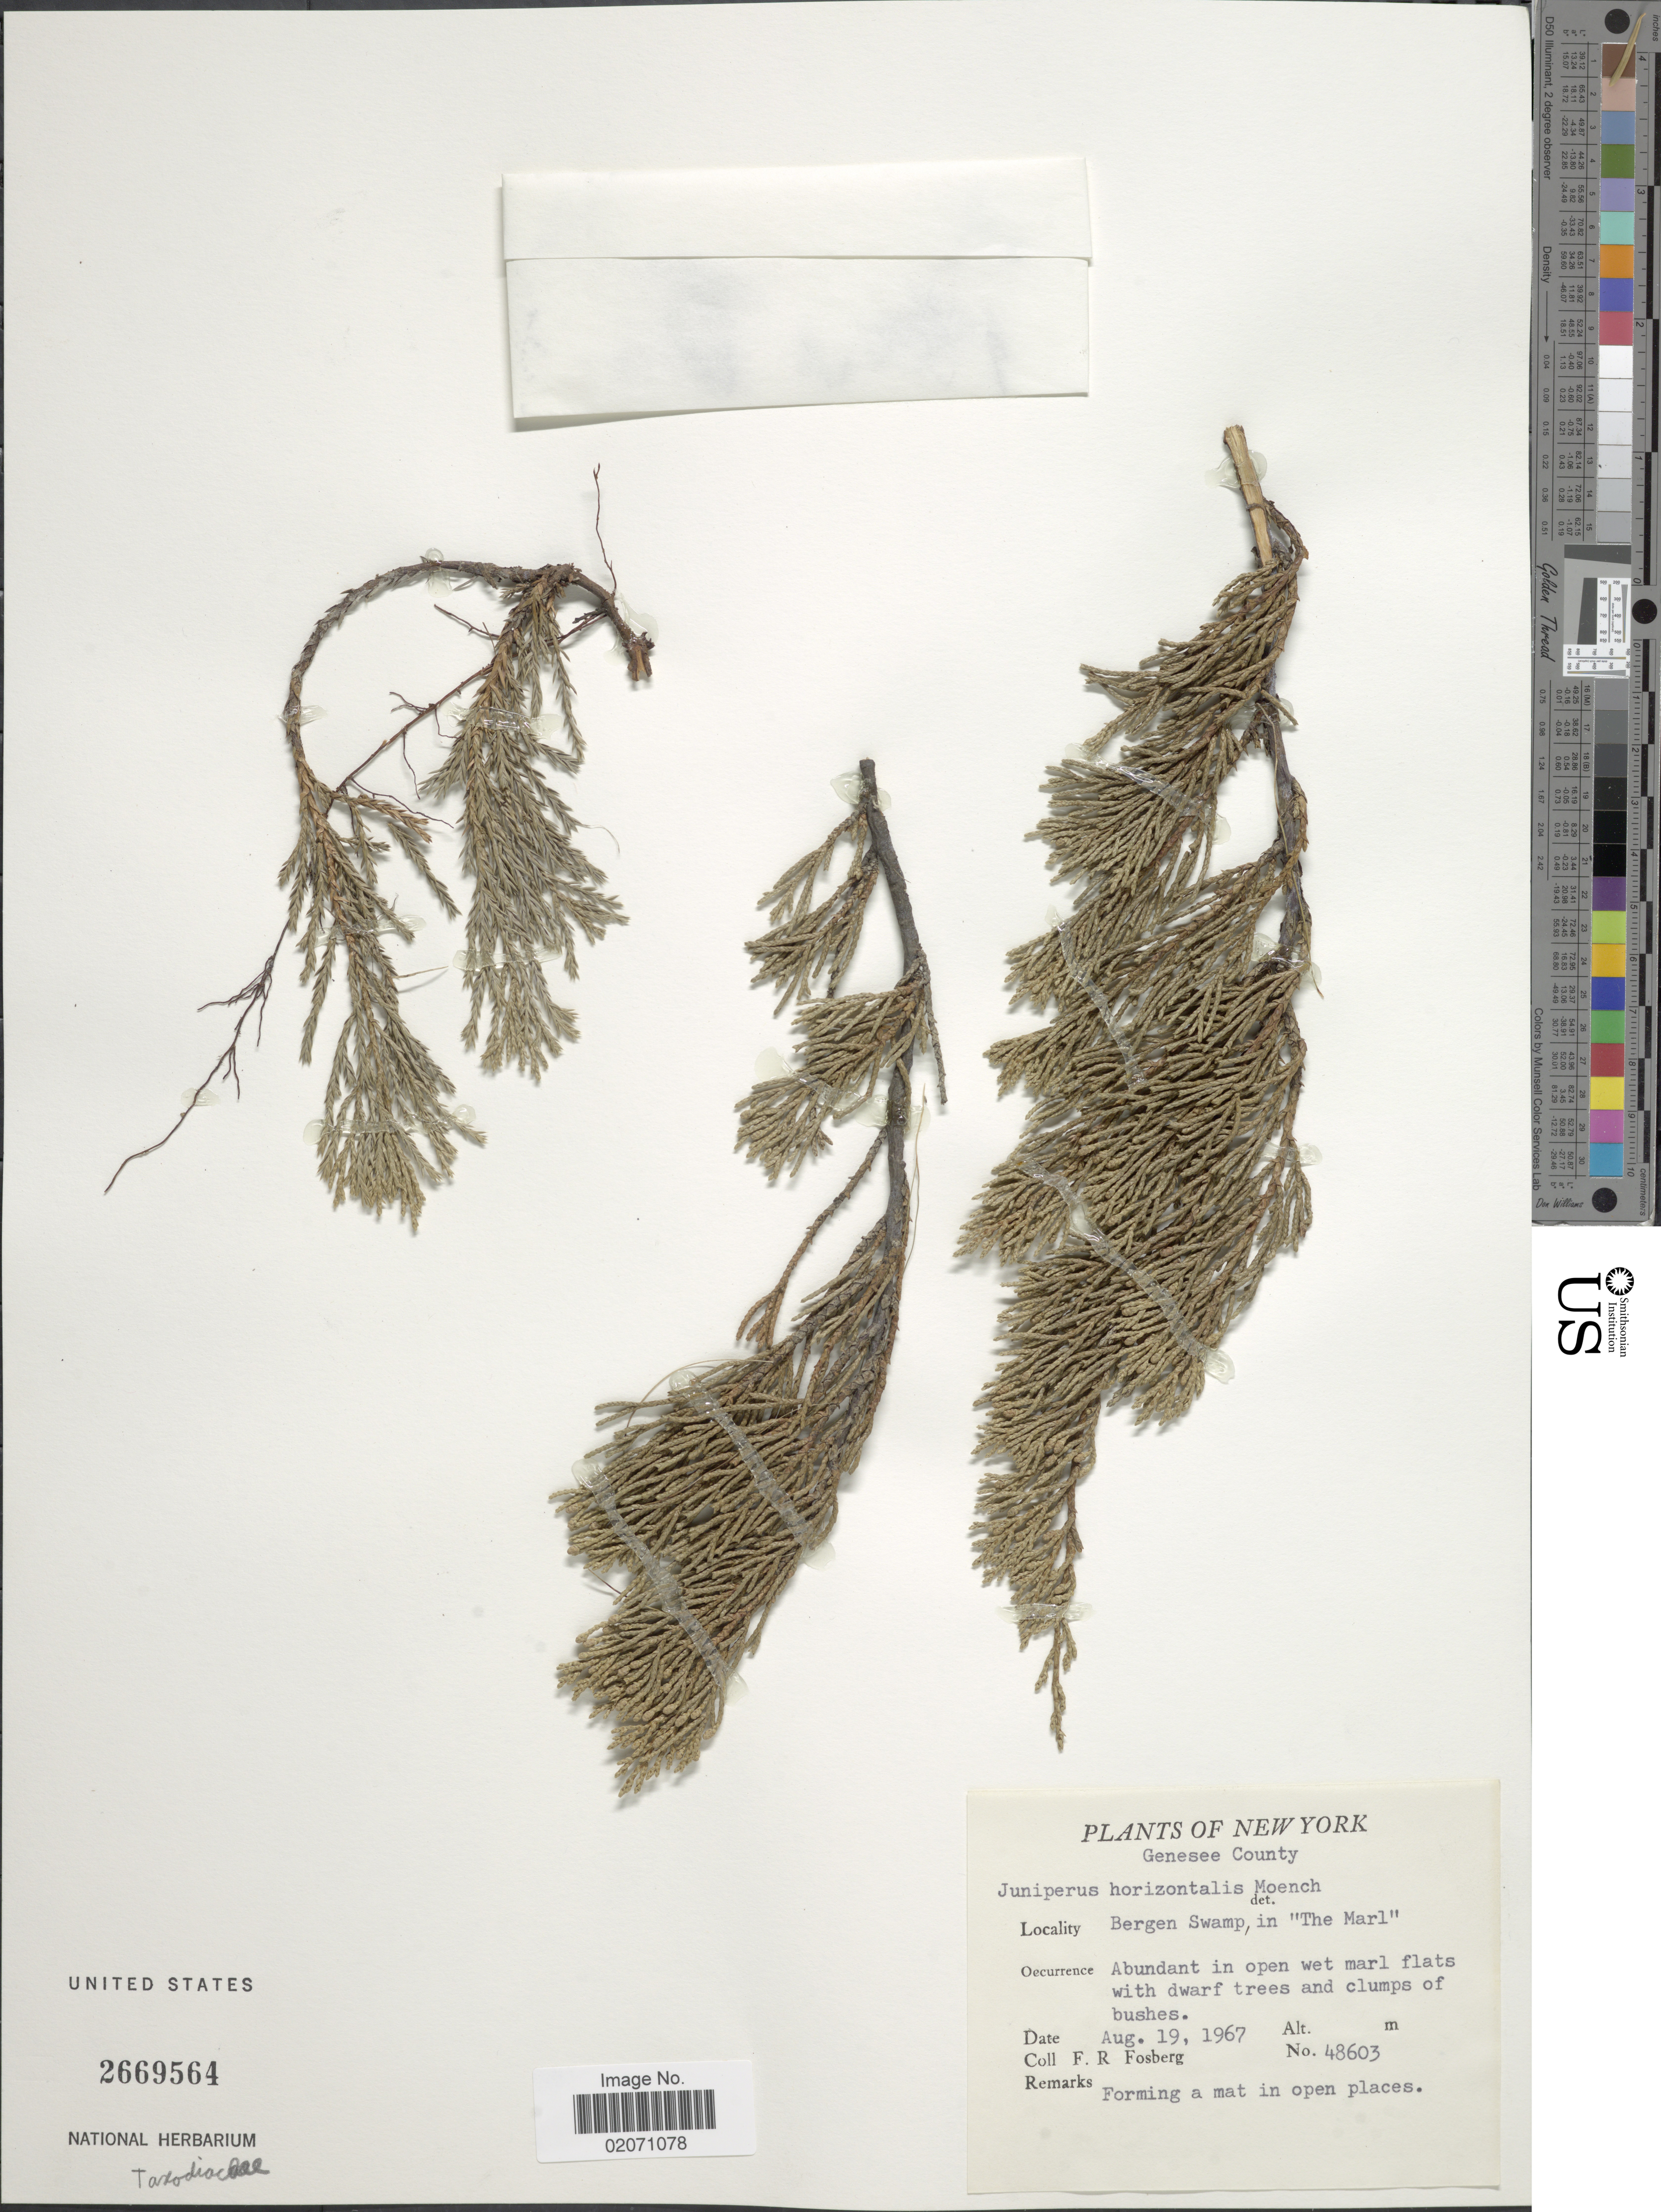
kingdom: Plantae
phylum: Tracheophyta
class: Pinopsida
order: Pinales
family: Cupressaceae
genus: Juniperus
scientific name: Juniperus horizontalis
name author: Moench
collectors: F. R. Fosberg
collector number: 48603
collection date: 1967-08-19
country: United States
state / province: New York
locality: Genesee County, Bergen Swamp, in "The Marl"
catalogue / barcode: US 2669564